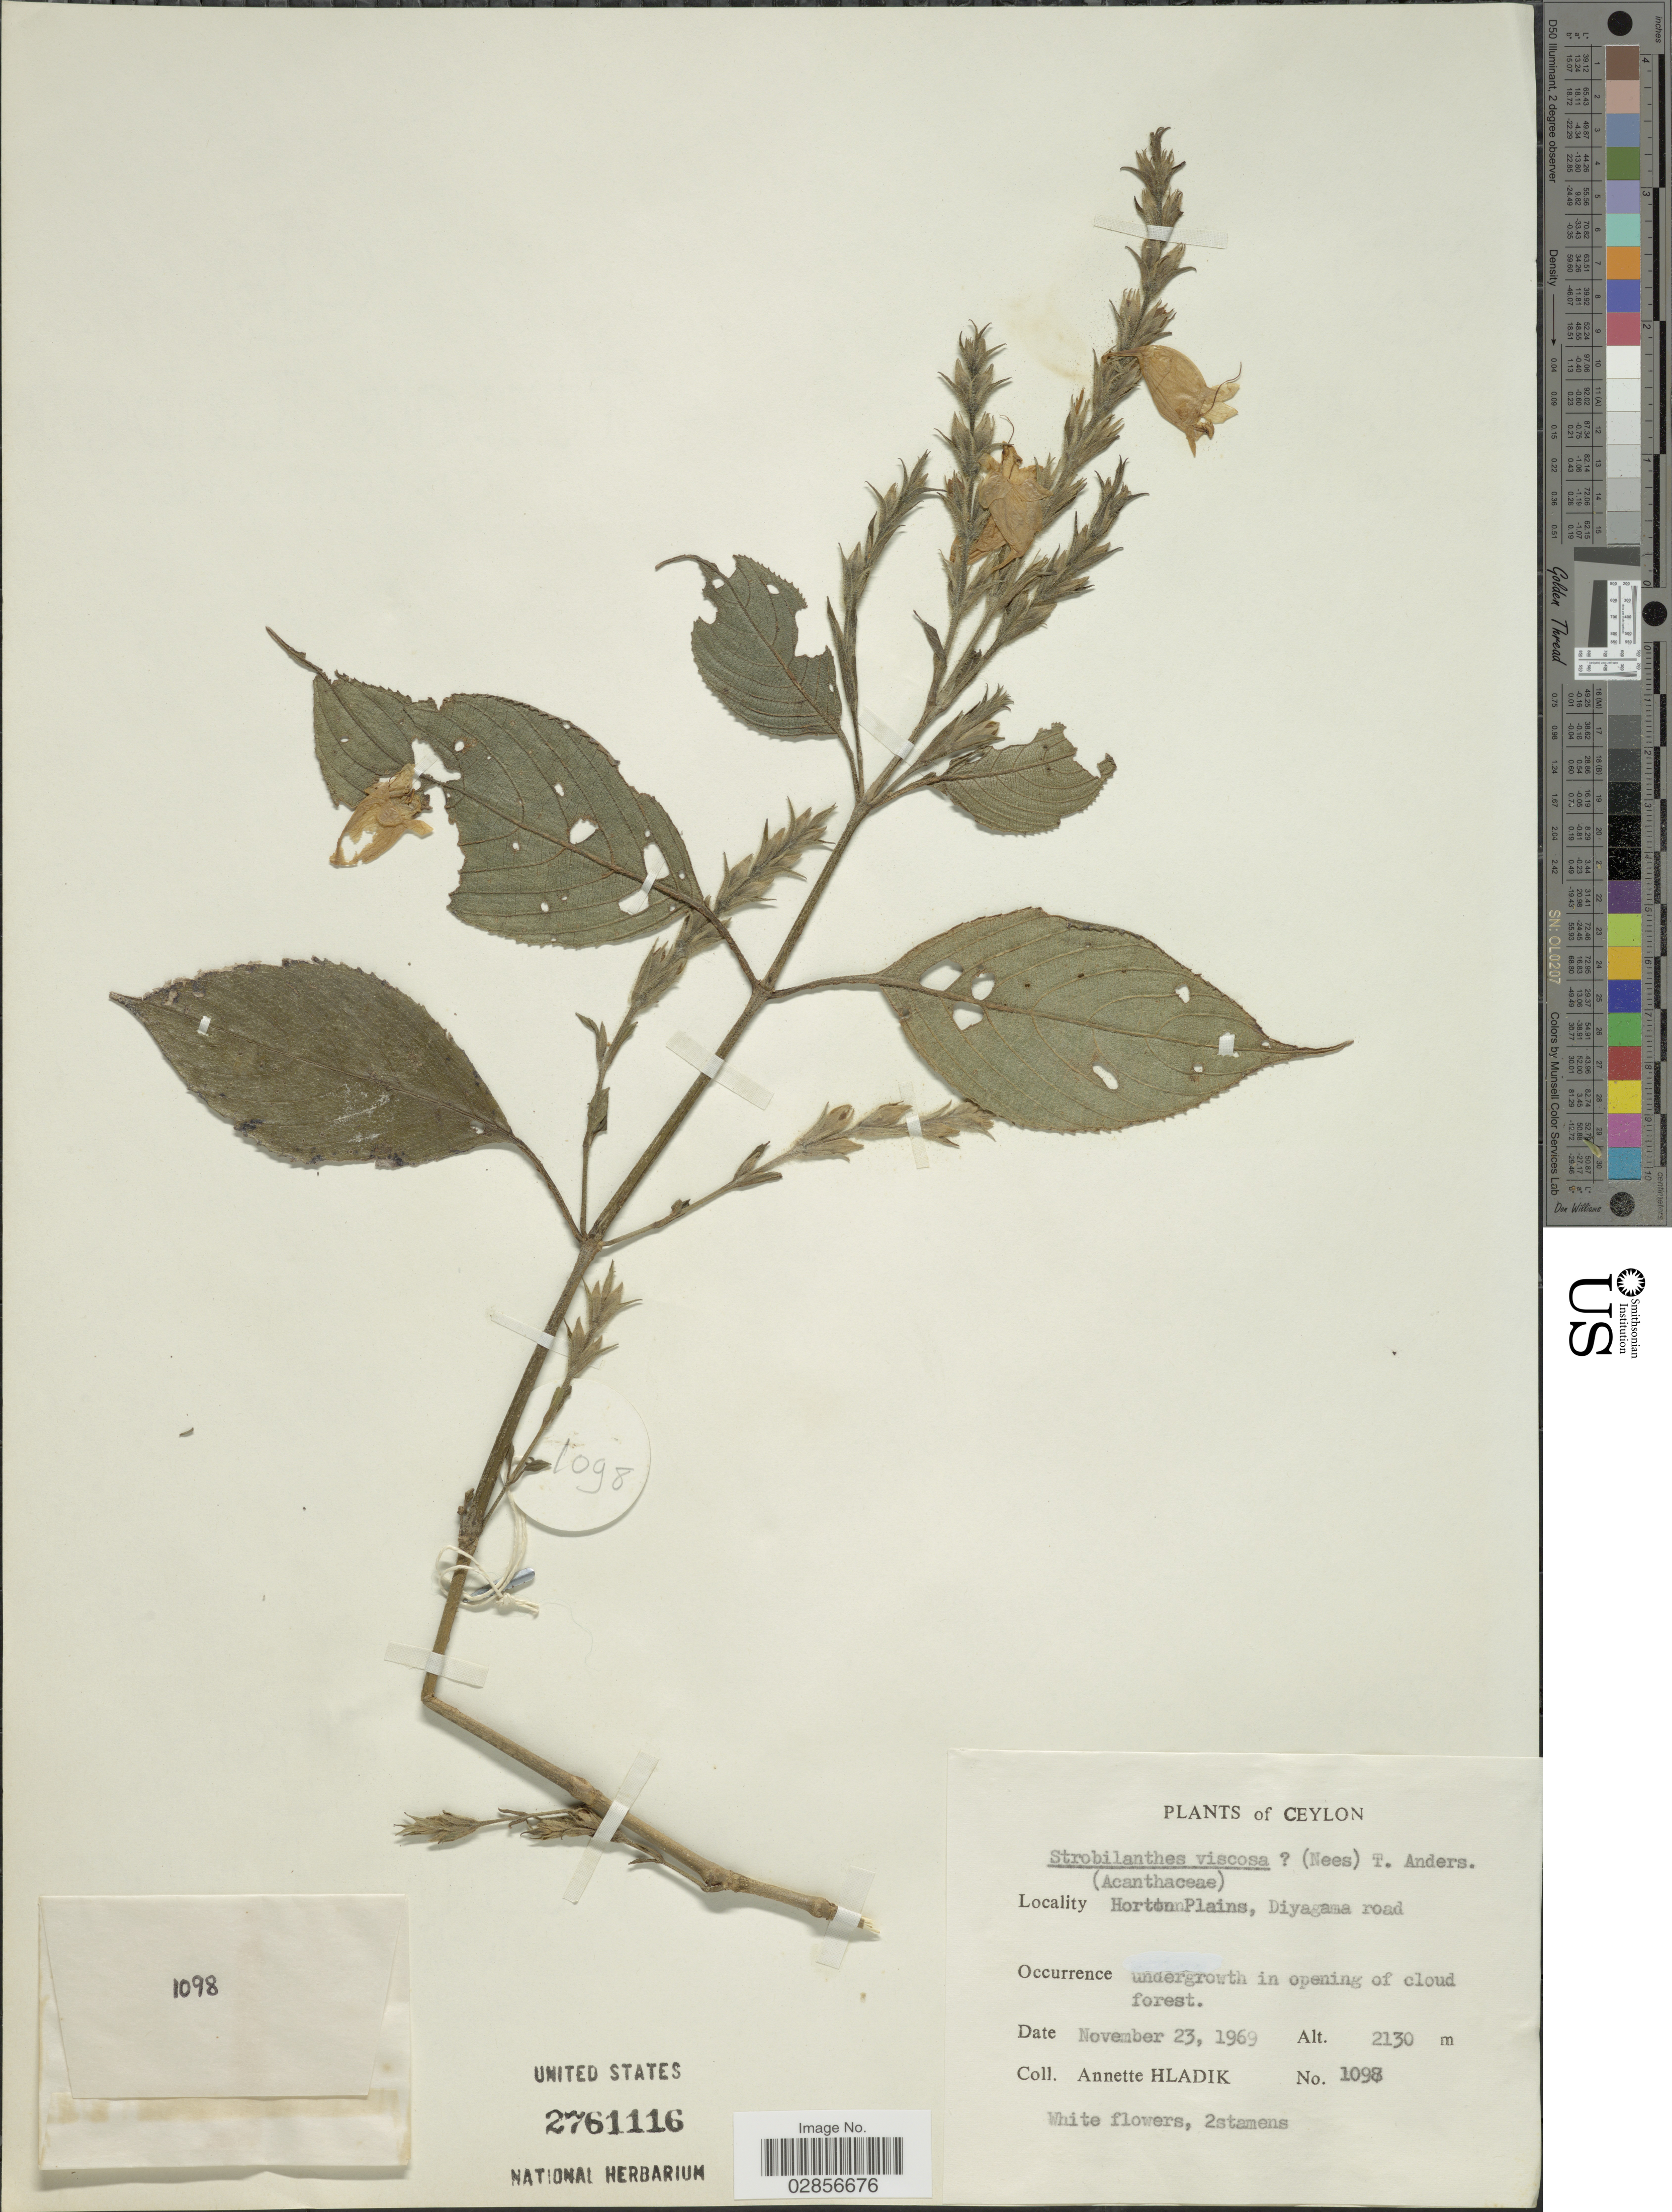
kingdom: Plantae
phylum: Tracheophyta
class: Magnoliopsida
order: Lamiales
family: Acanthaceae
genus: Strobilanthes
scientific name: Strobilanthes viscosa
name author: T. Anderson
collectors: A. Hladik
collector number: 1098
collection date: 1969-11-23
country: Sri Lanka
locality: Ceylon, Horton Plains, Diyagama road.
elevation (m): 2130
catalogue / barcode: US 2761116